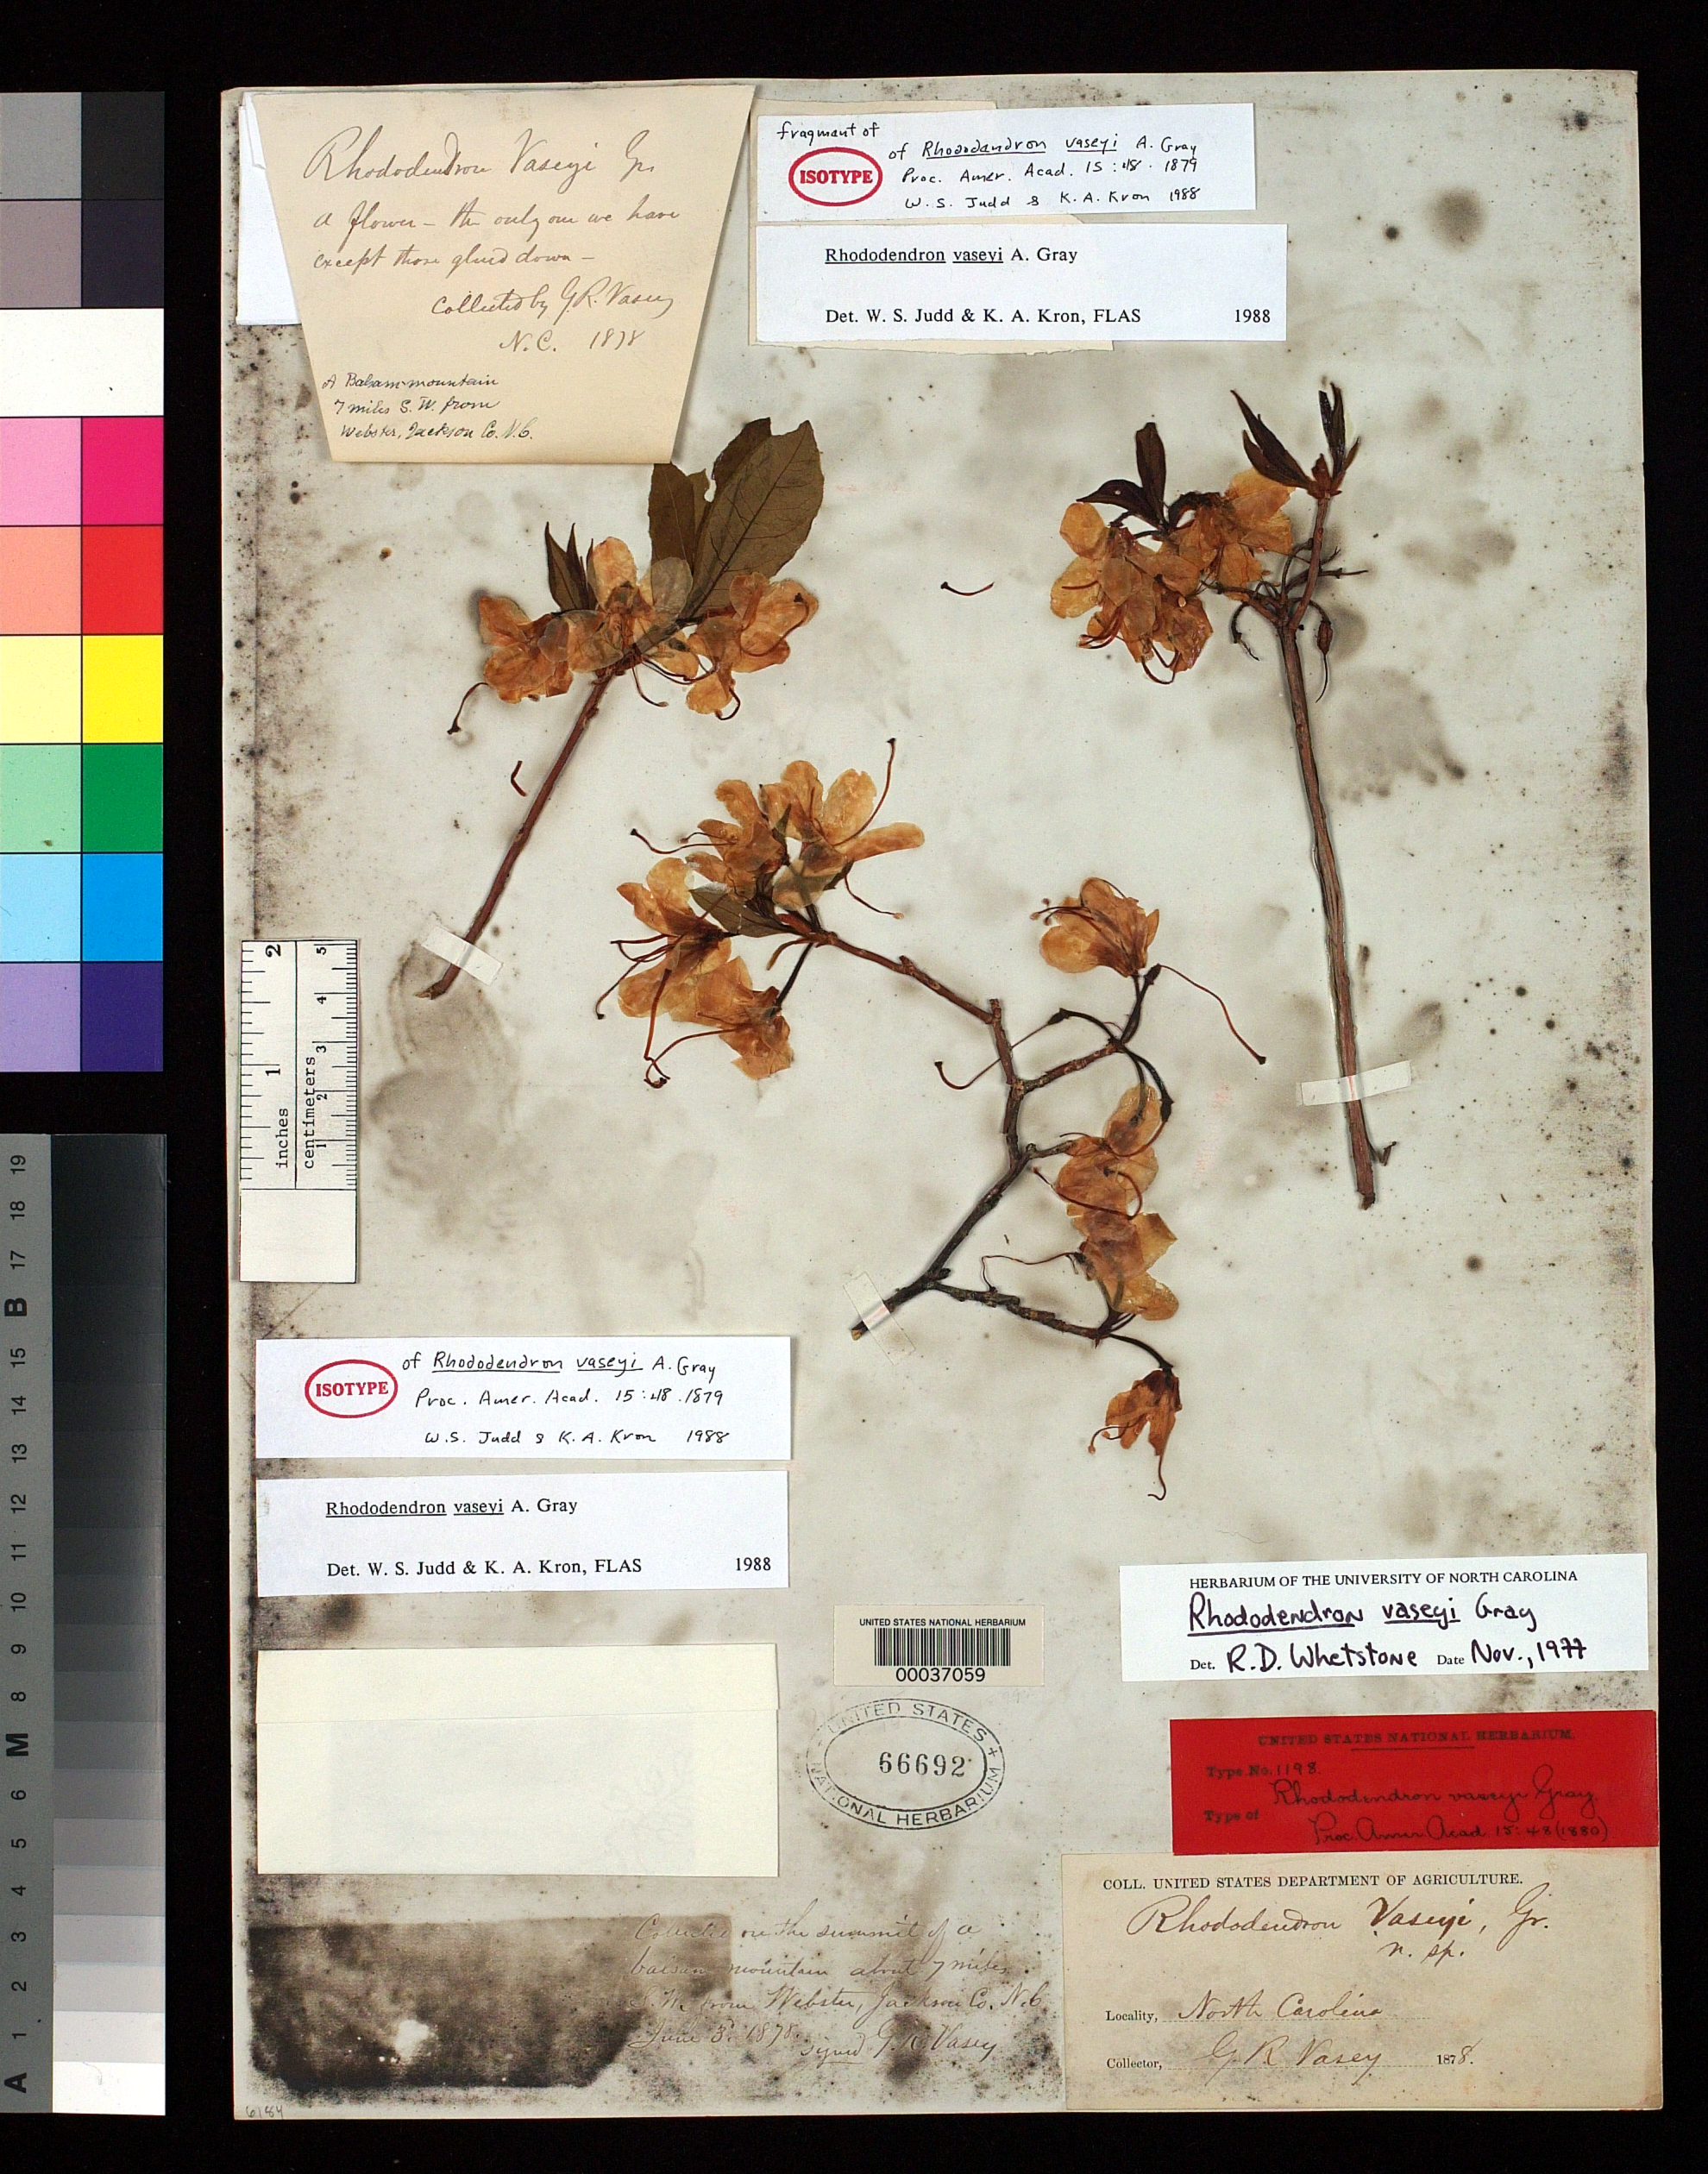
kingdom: Plantae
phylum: Tracheophyta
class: Magnoliopsida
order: Ericales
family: Ericaceae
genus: Rhododendron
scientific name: Rhododendron vaseyi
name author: A. Gray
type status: Isotype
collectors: G. R. Vasey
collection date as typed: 03 Jun 1878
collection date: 1878-06-03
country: United States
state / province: North Carolina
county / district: Jackson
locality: Summit of Balsam Mountain, 7 mi SW of Webster.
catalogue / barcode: US 66692